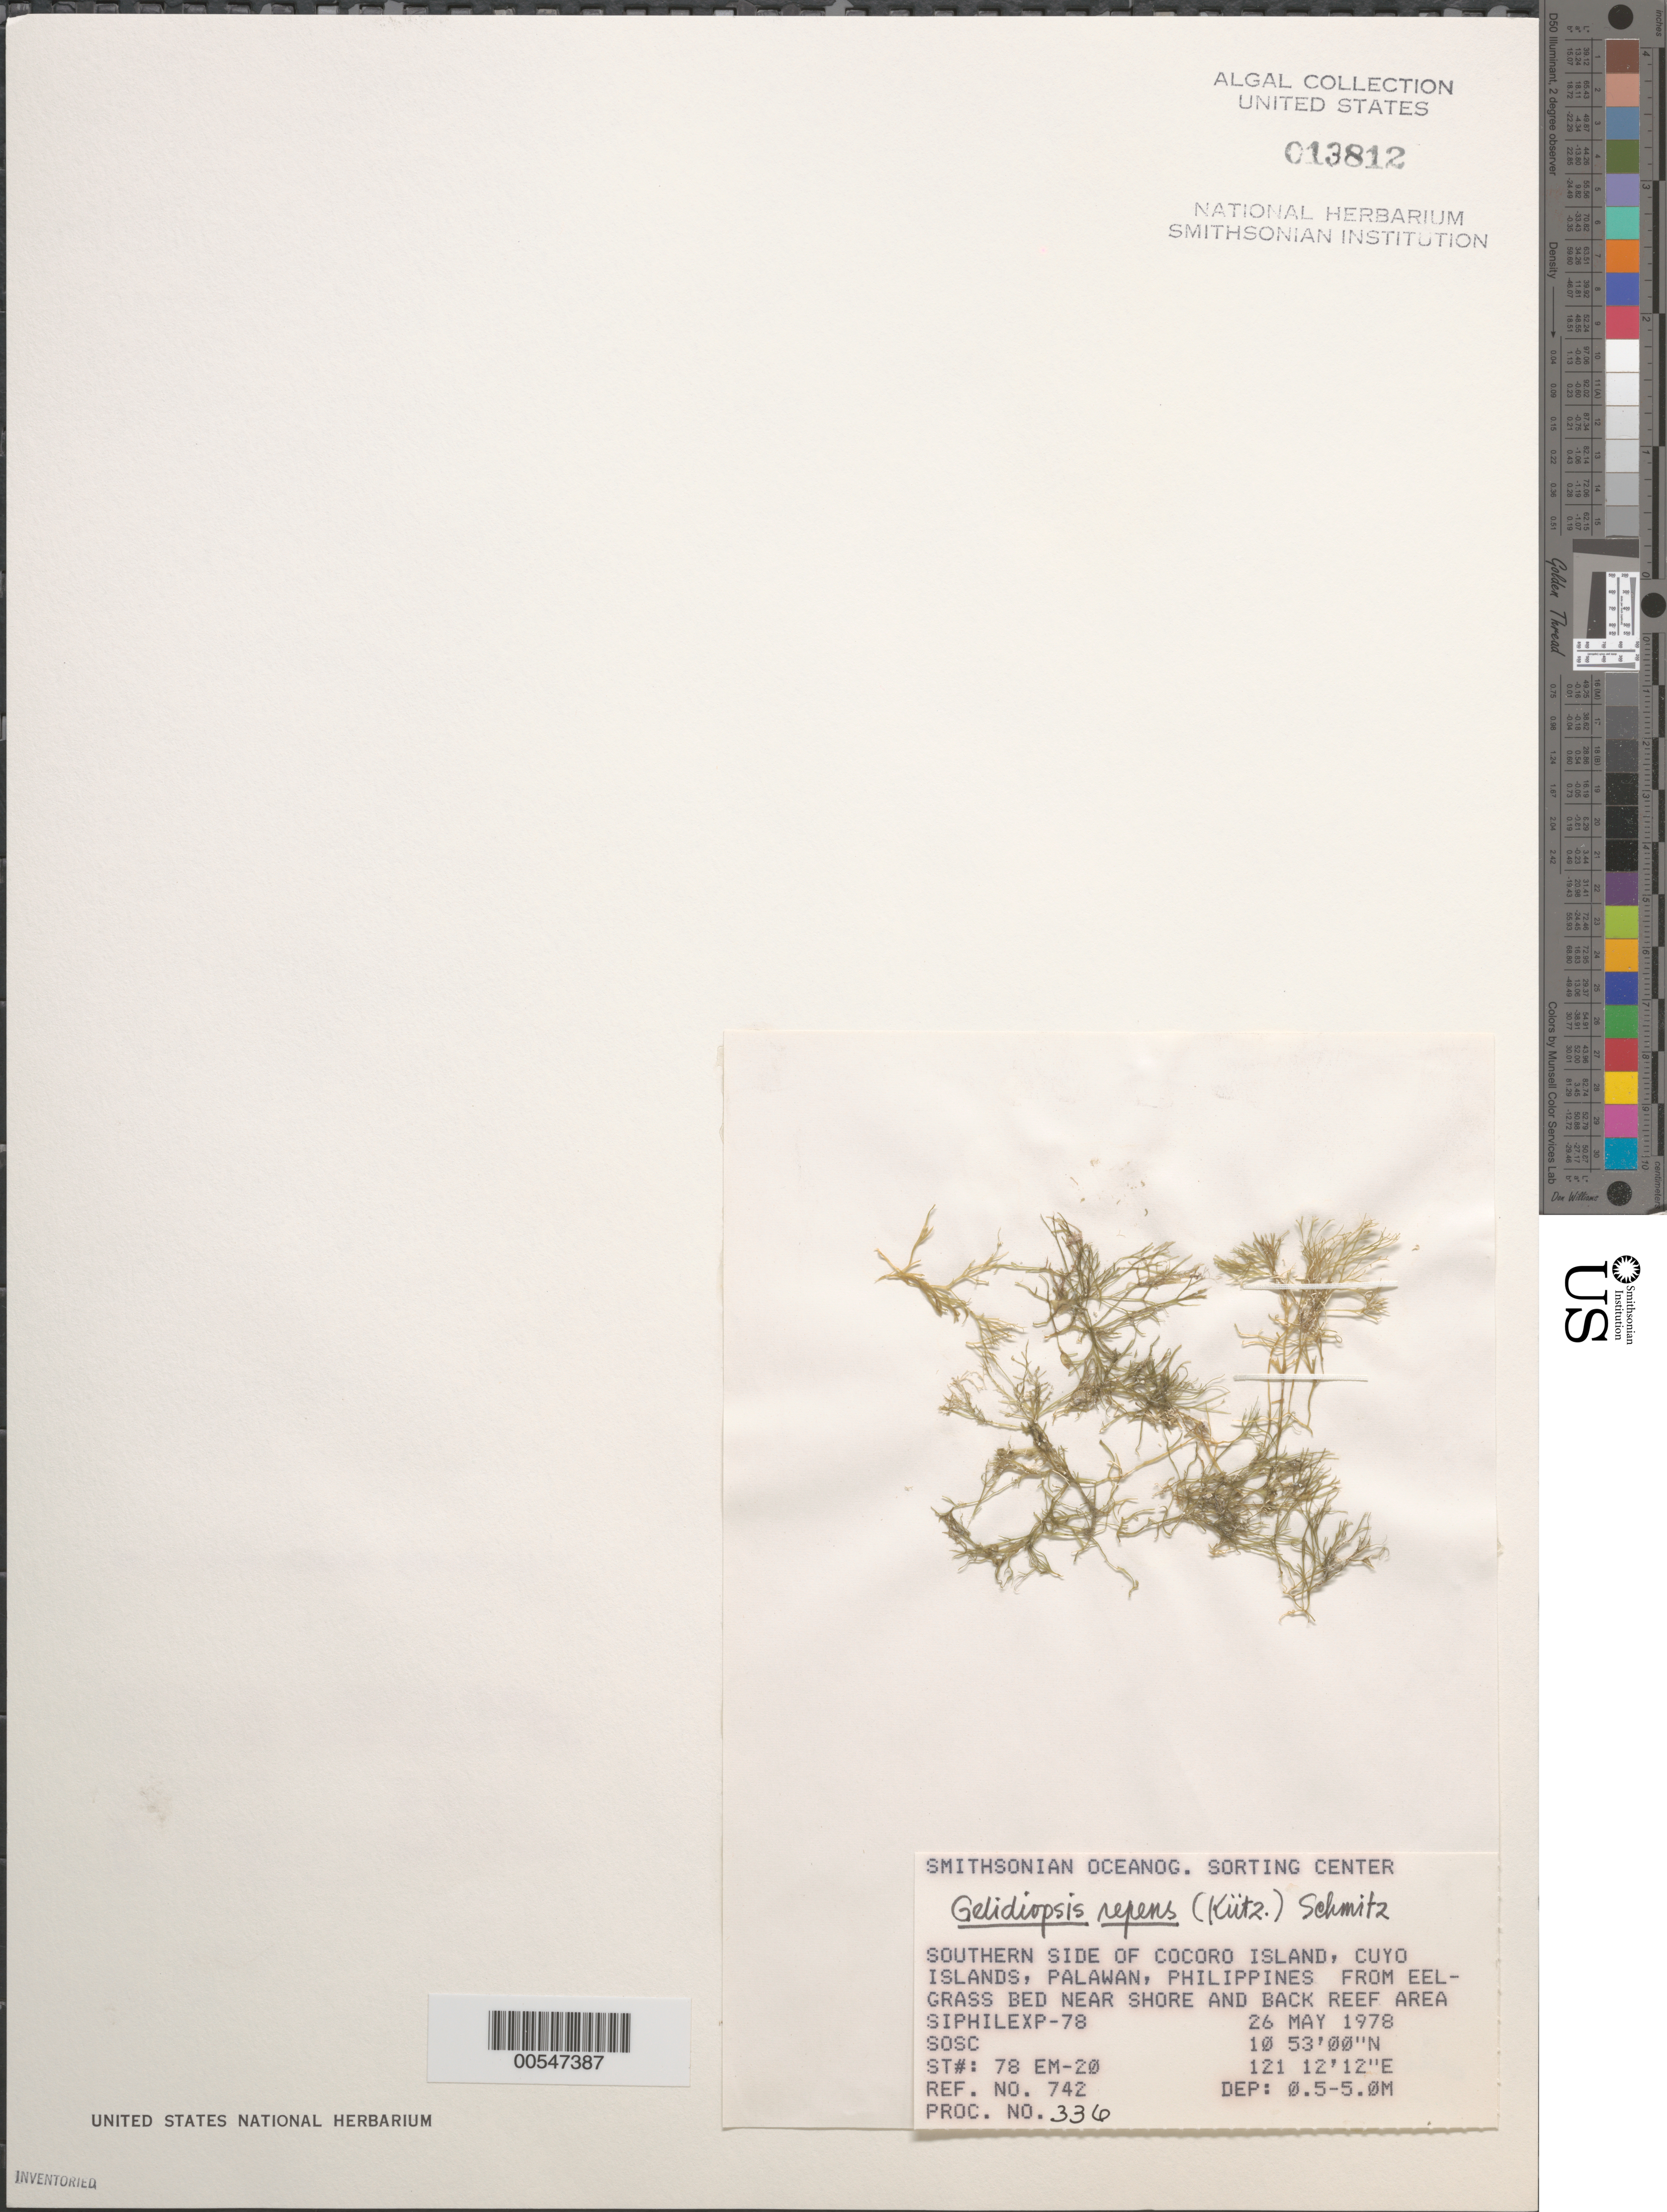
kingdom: Plantae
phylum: Rhodophyta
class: Florideophyceae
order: Rhodymeniales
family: Lomentariaceae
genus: Ceratodictyon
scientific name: Ceratodictyon repens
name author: (Kütz.) R.E. Norris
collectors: SOSC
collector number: Station 78 Em-20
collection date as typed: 26 May 1978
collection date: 1978-05-26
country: Philippines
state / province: Mimaropa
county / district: Palawan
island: Cocoro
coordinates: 10 53' 00" N, 121 12' 12" E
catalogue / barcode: US 13812